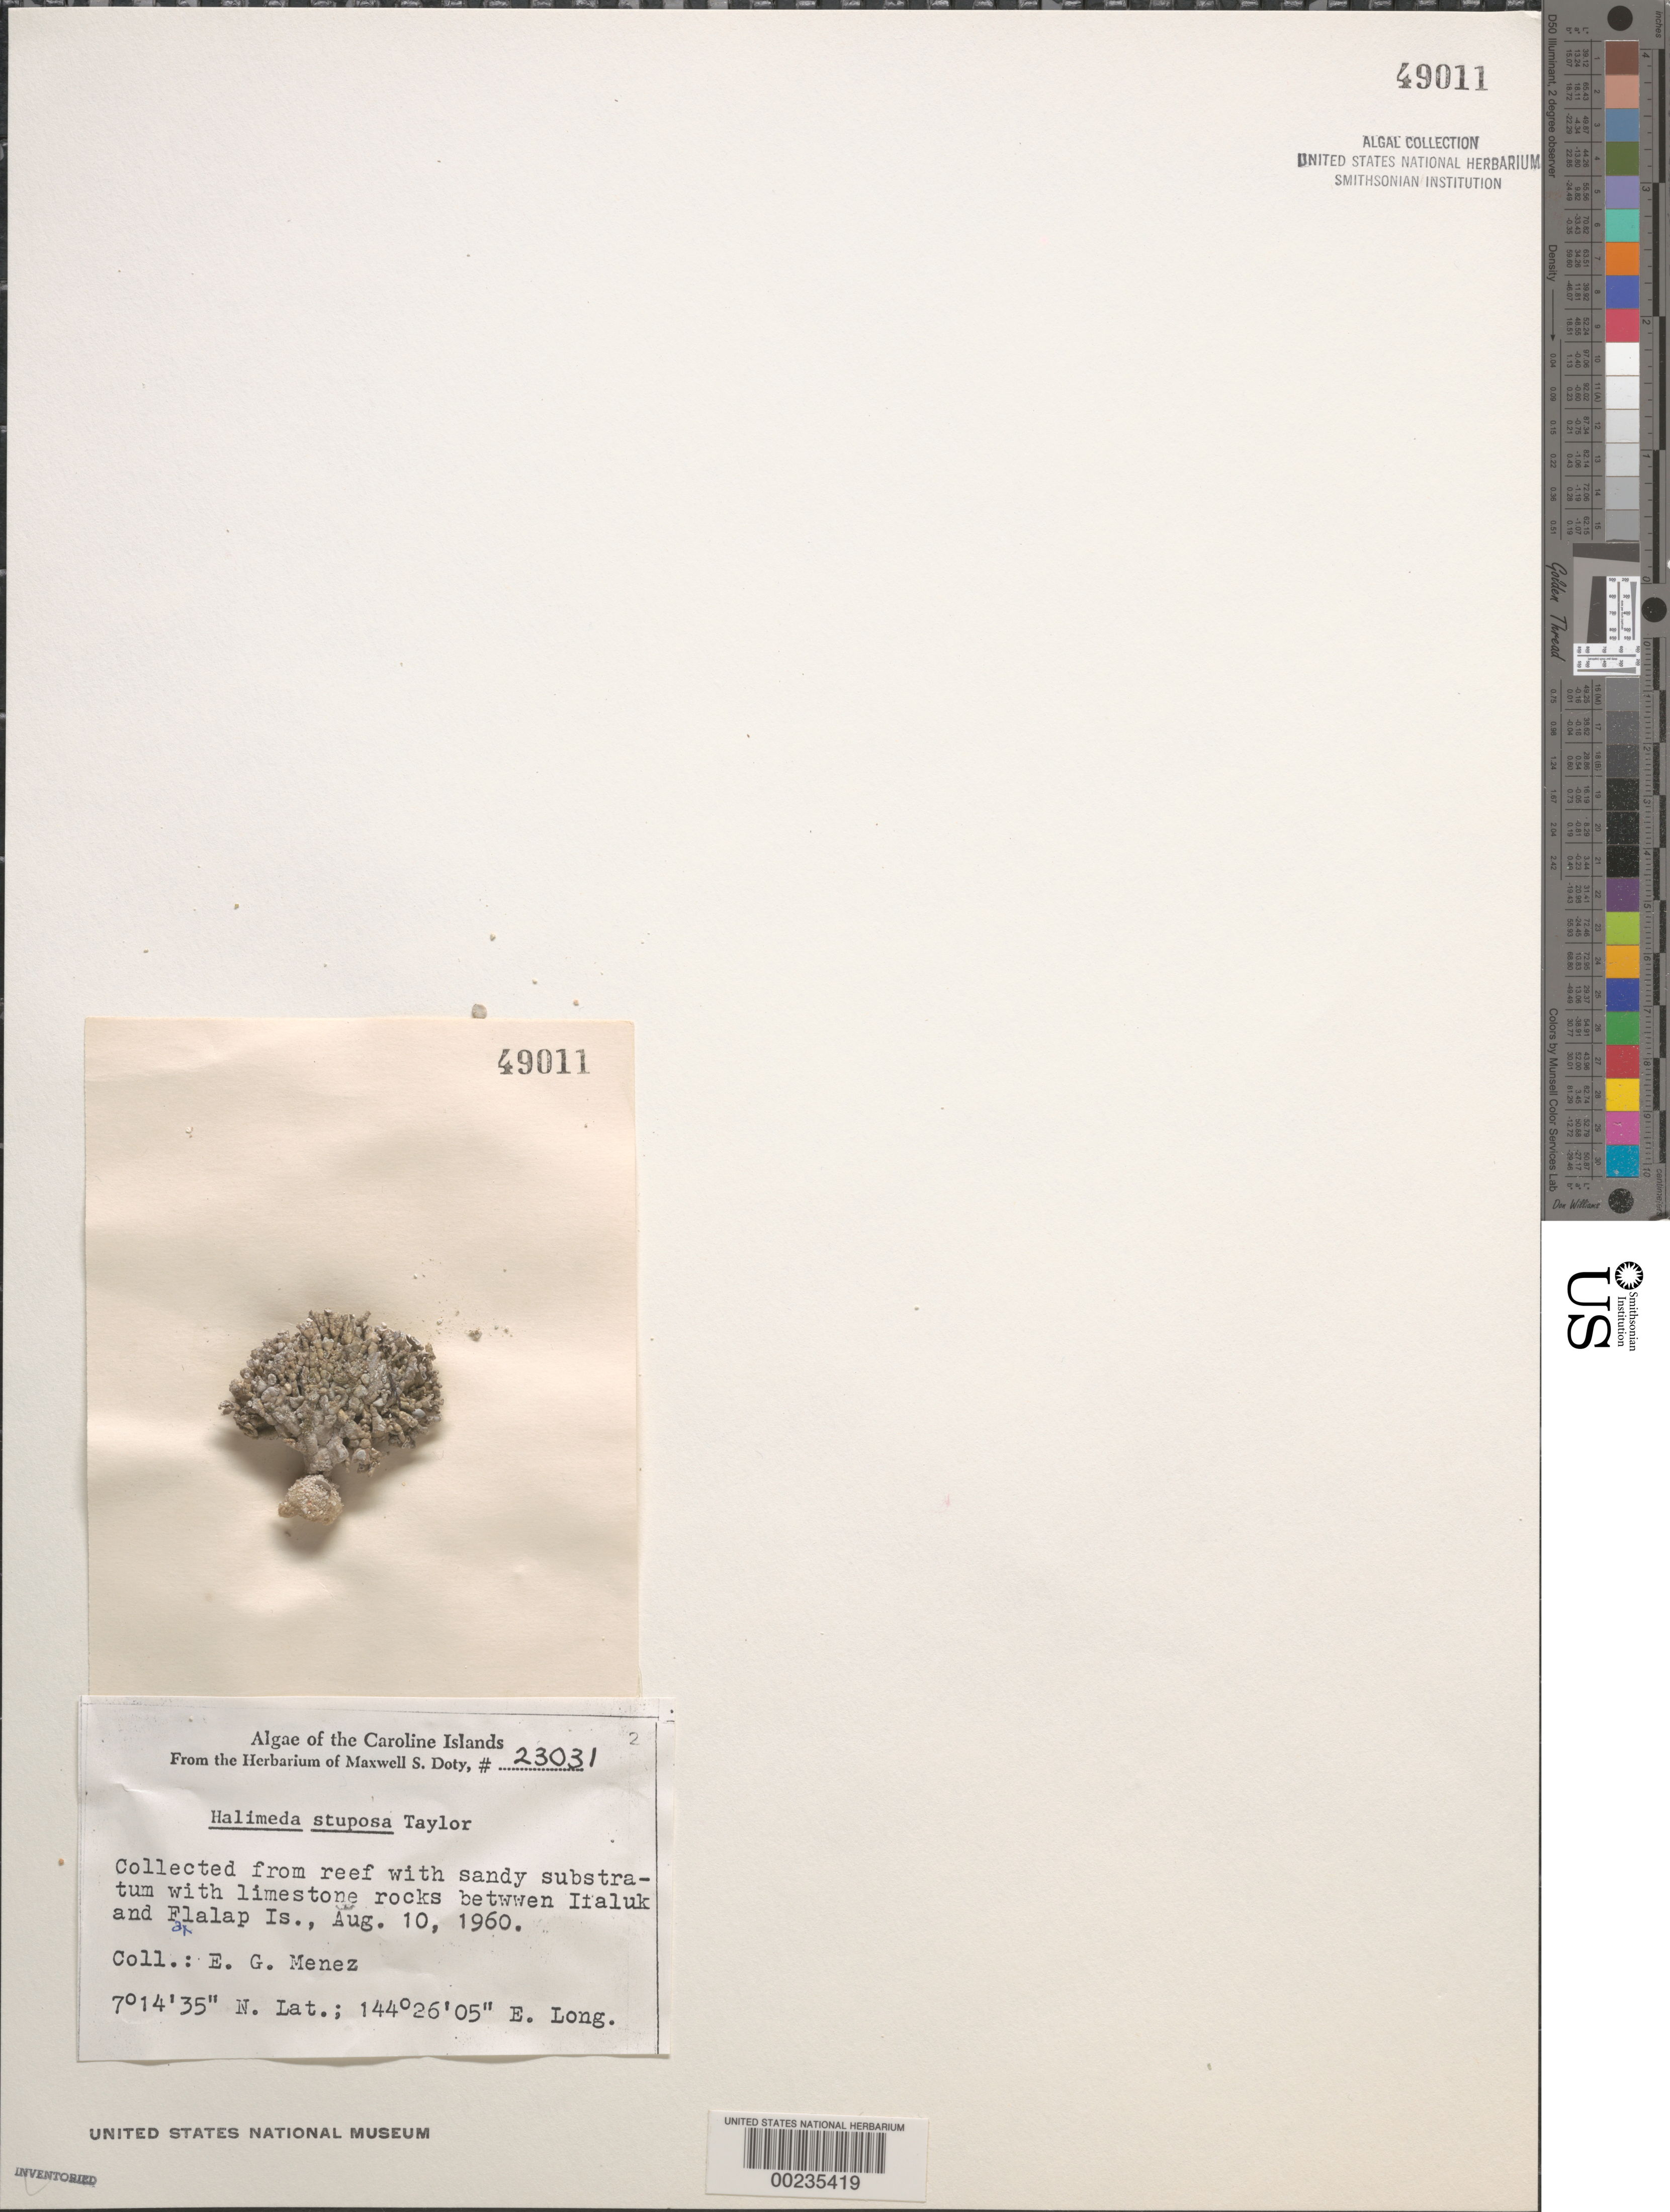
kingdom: Plantae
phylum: Chlorophyta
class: Ulvophyceae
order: Bryopsidales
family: Halimedaceae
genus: Halimeda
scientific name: Halimeda stuposa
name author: W.R. Taylor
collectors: Meñez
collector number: MSD 23031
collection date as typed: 10 Aug 1960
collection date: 1960-08-10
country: Micronesia, Federated States of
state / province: Yap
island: Ifalik (Ifaluk) Atoll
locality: Between Ifalik Islet (Ifaluk Islet) and Falalap Islet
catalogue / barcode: US 49011